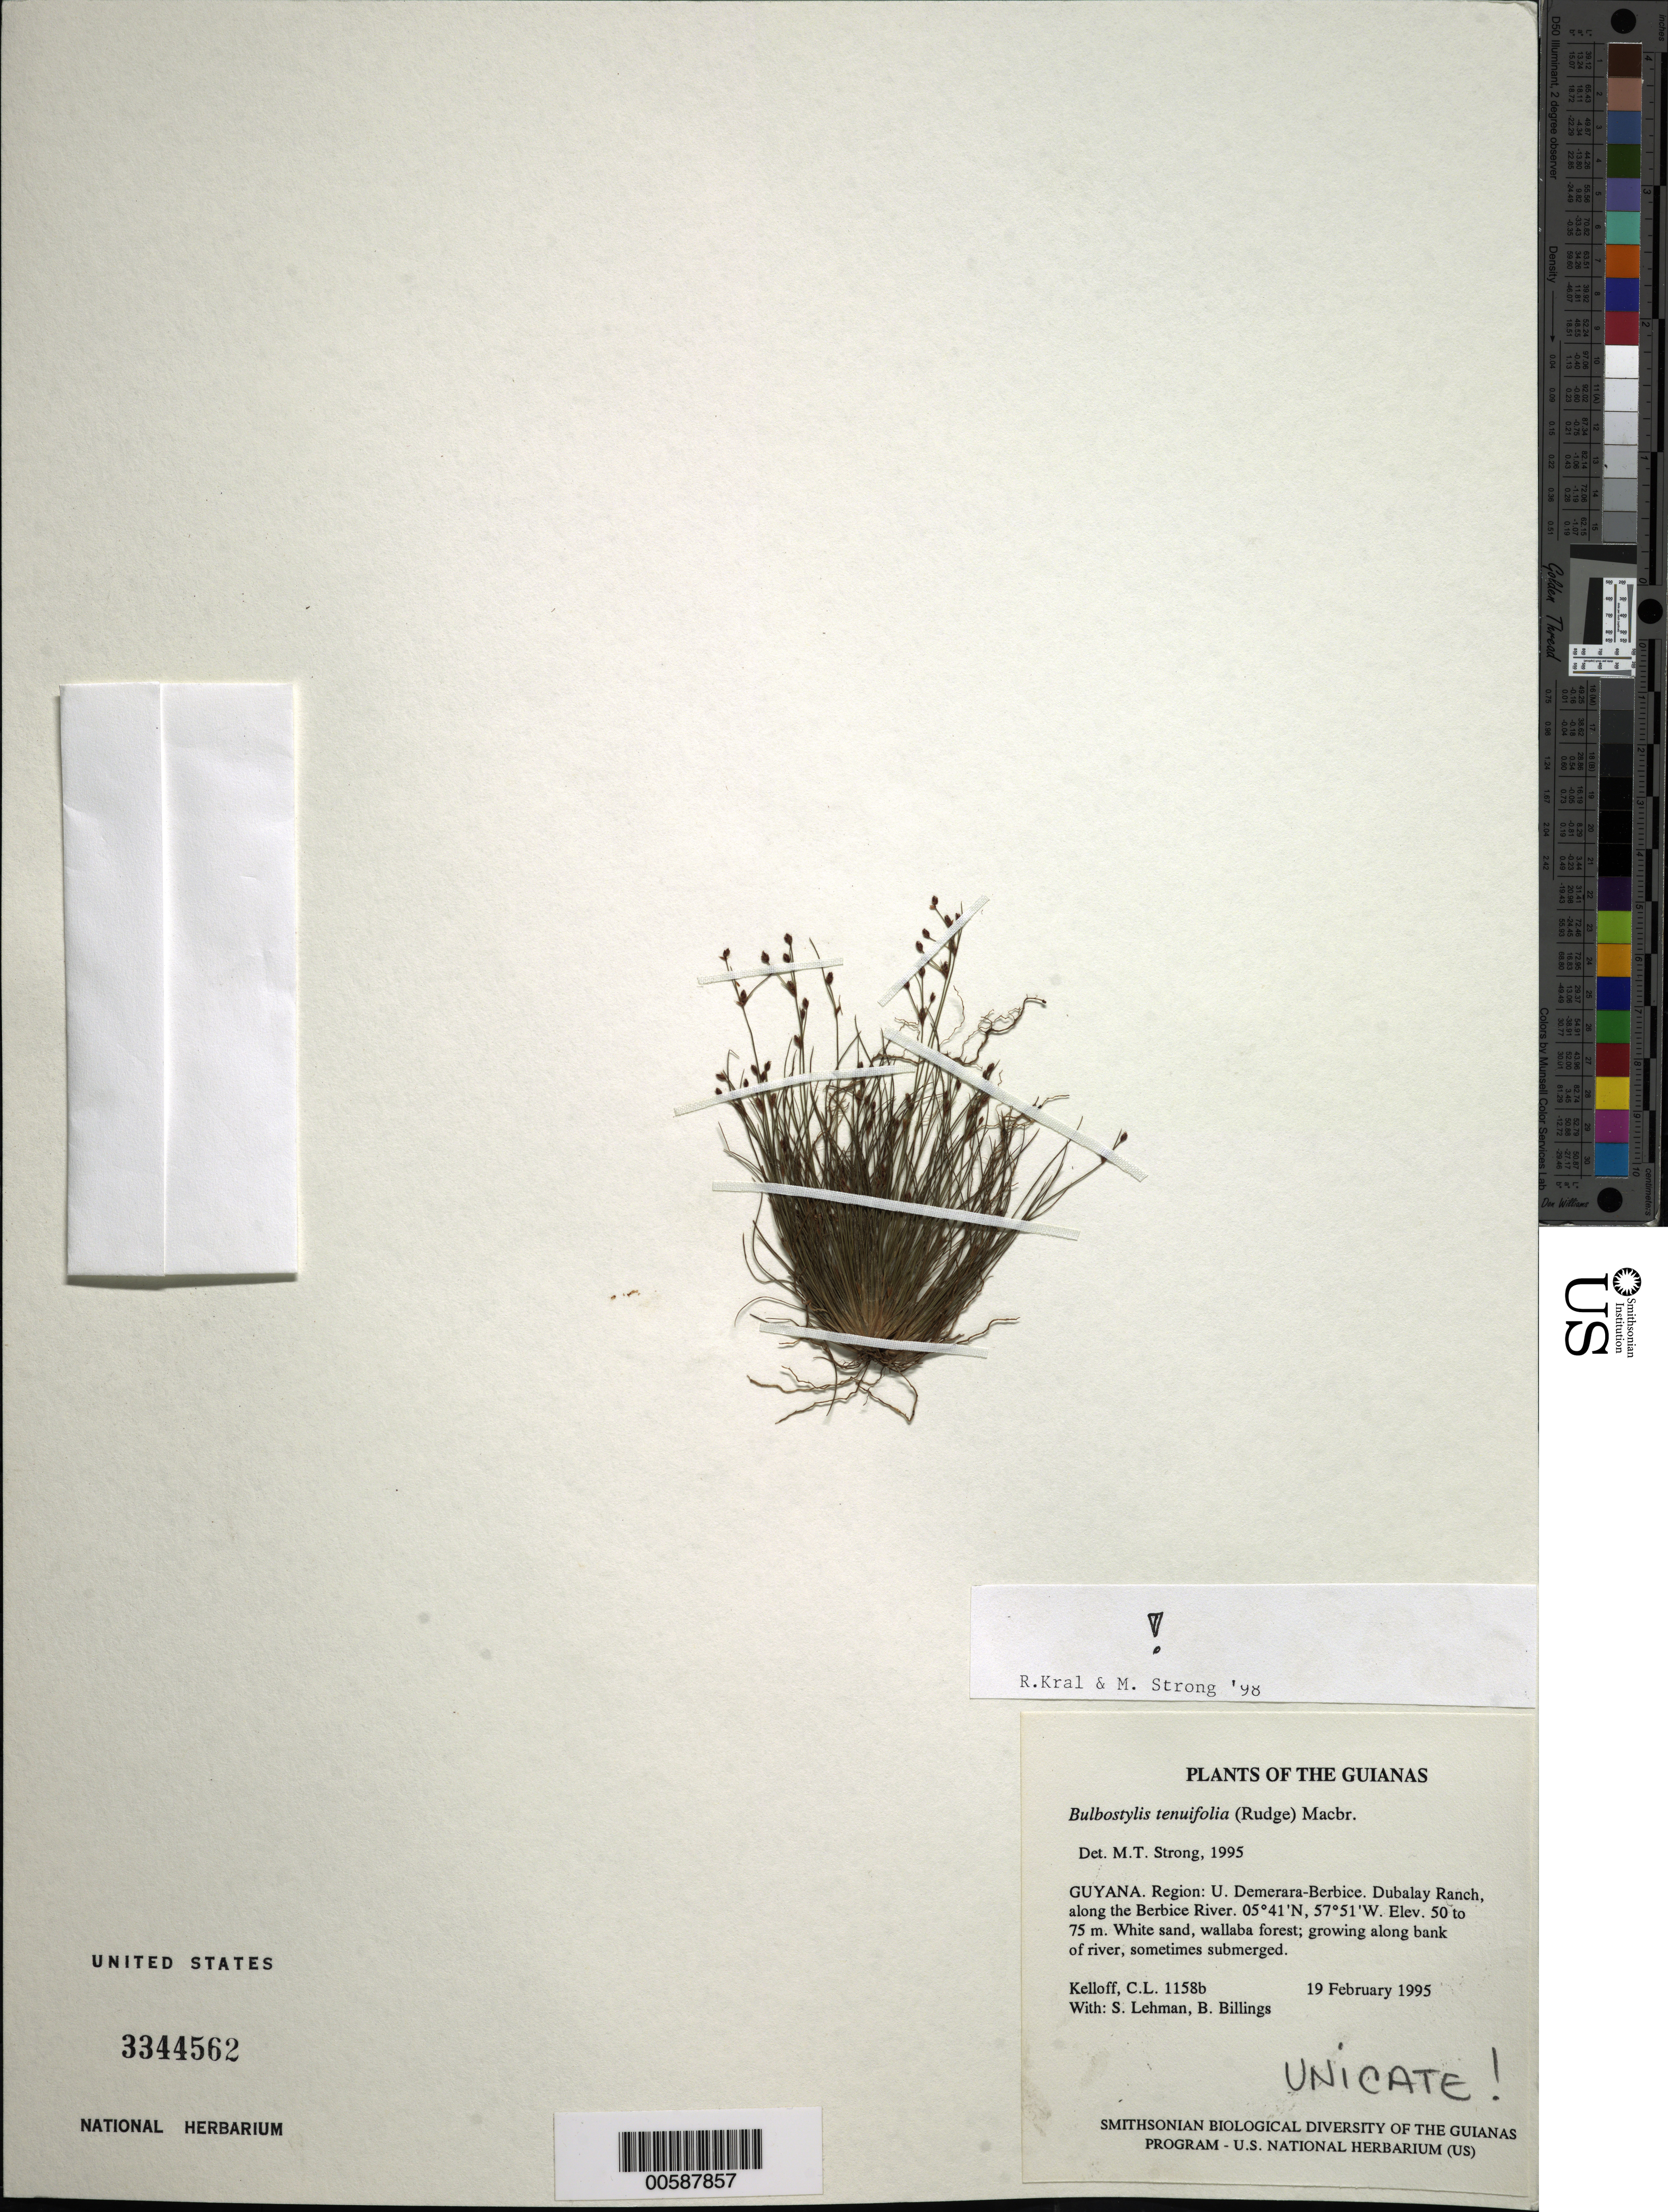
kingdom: Plantae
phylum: Tracheophyta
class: Liliopsida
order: Poales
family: Cyperaceae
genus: Bulbostylis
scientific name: Bulbostylis tenuifolia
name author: (Rudge) J.F. Macbr.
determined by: Kral, R.; Strong, M. T.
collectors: C. L. Kelloff, S. Lehman & B. Billings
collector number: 1158 b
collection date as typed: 19 February 1995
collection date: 1995-02-19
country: Guyana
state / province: U. Demerara-Berbice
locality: Dubalay Ranch, along the Berbice River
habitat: White sand, wallaba forest; growing along bank of river, sometimes submerged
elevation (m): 50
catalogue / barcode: US 3344562